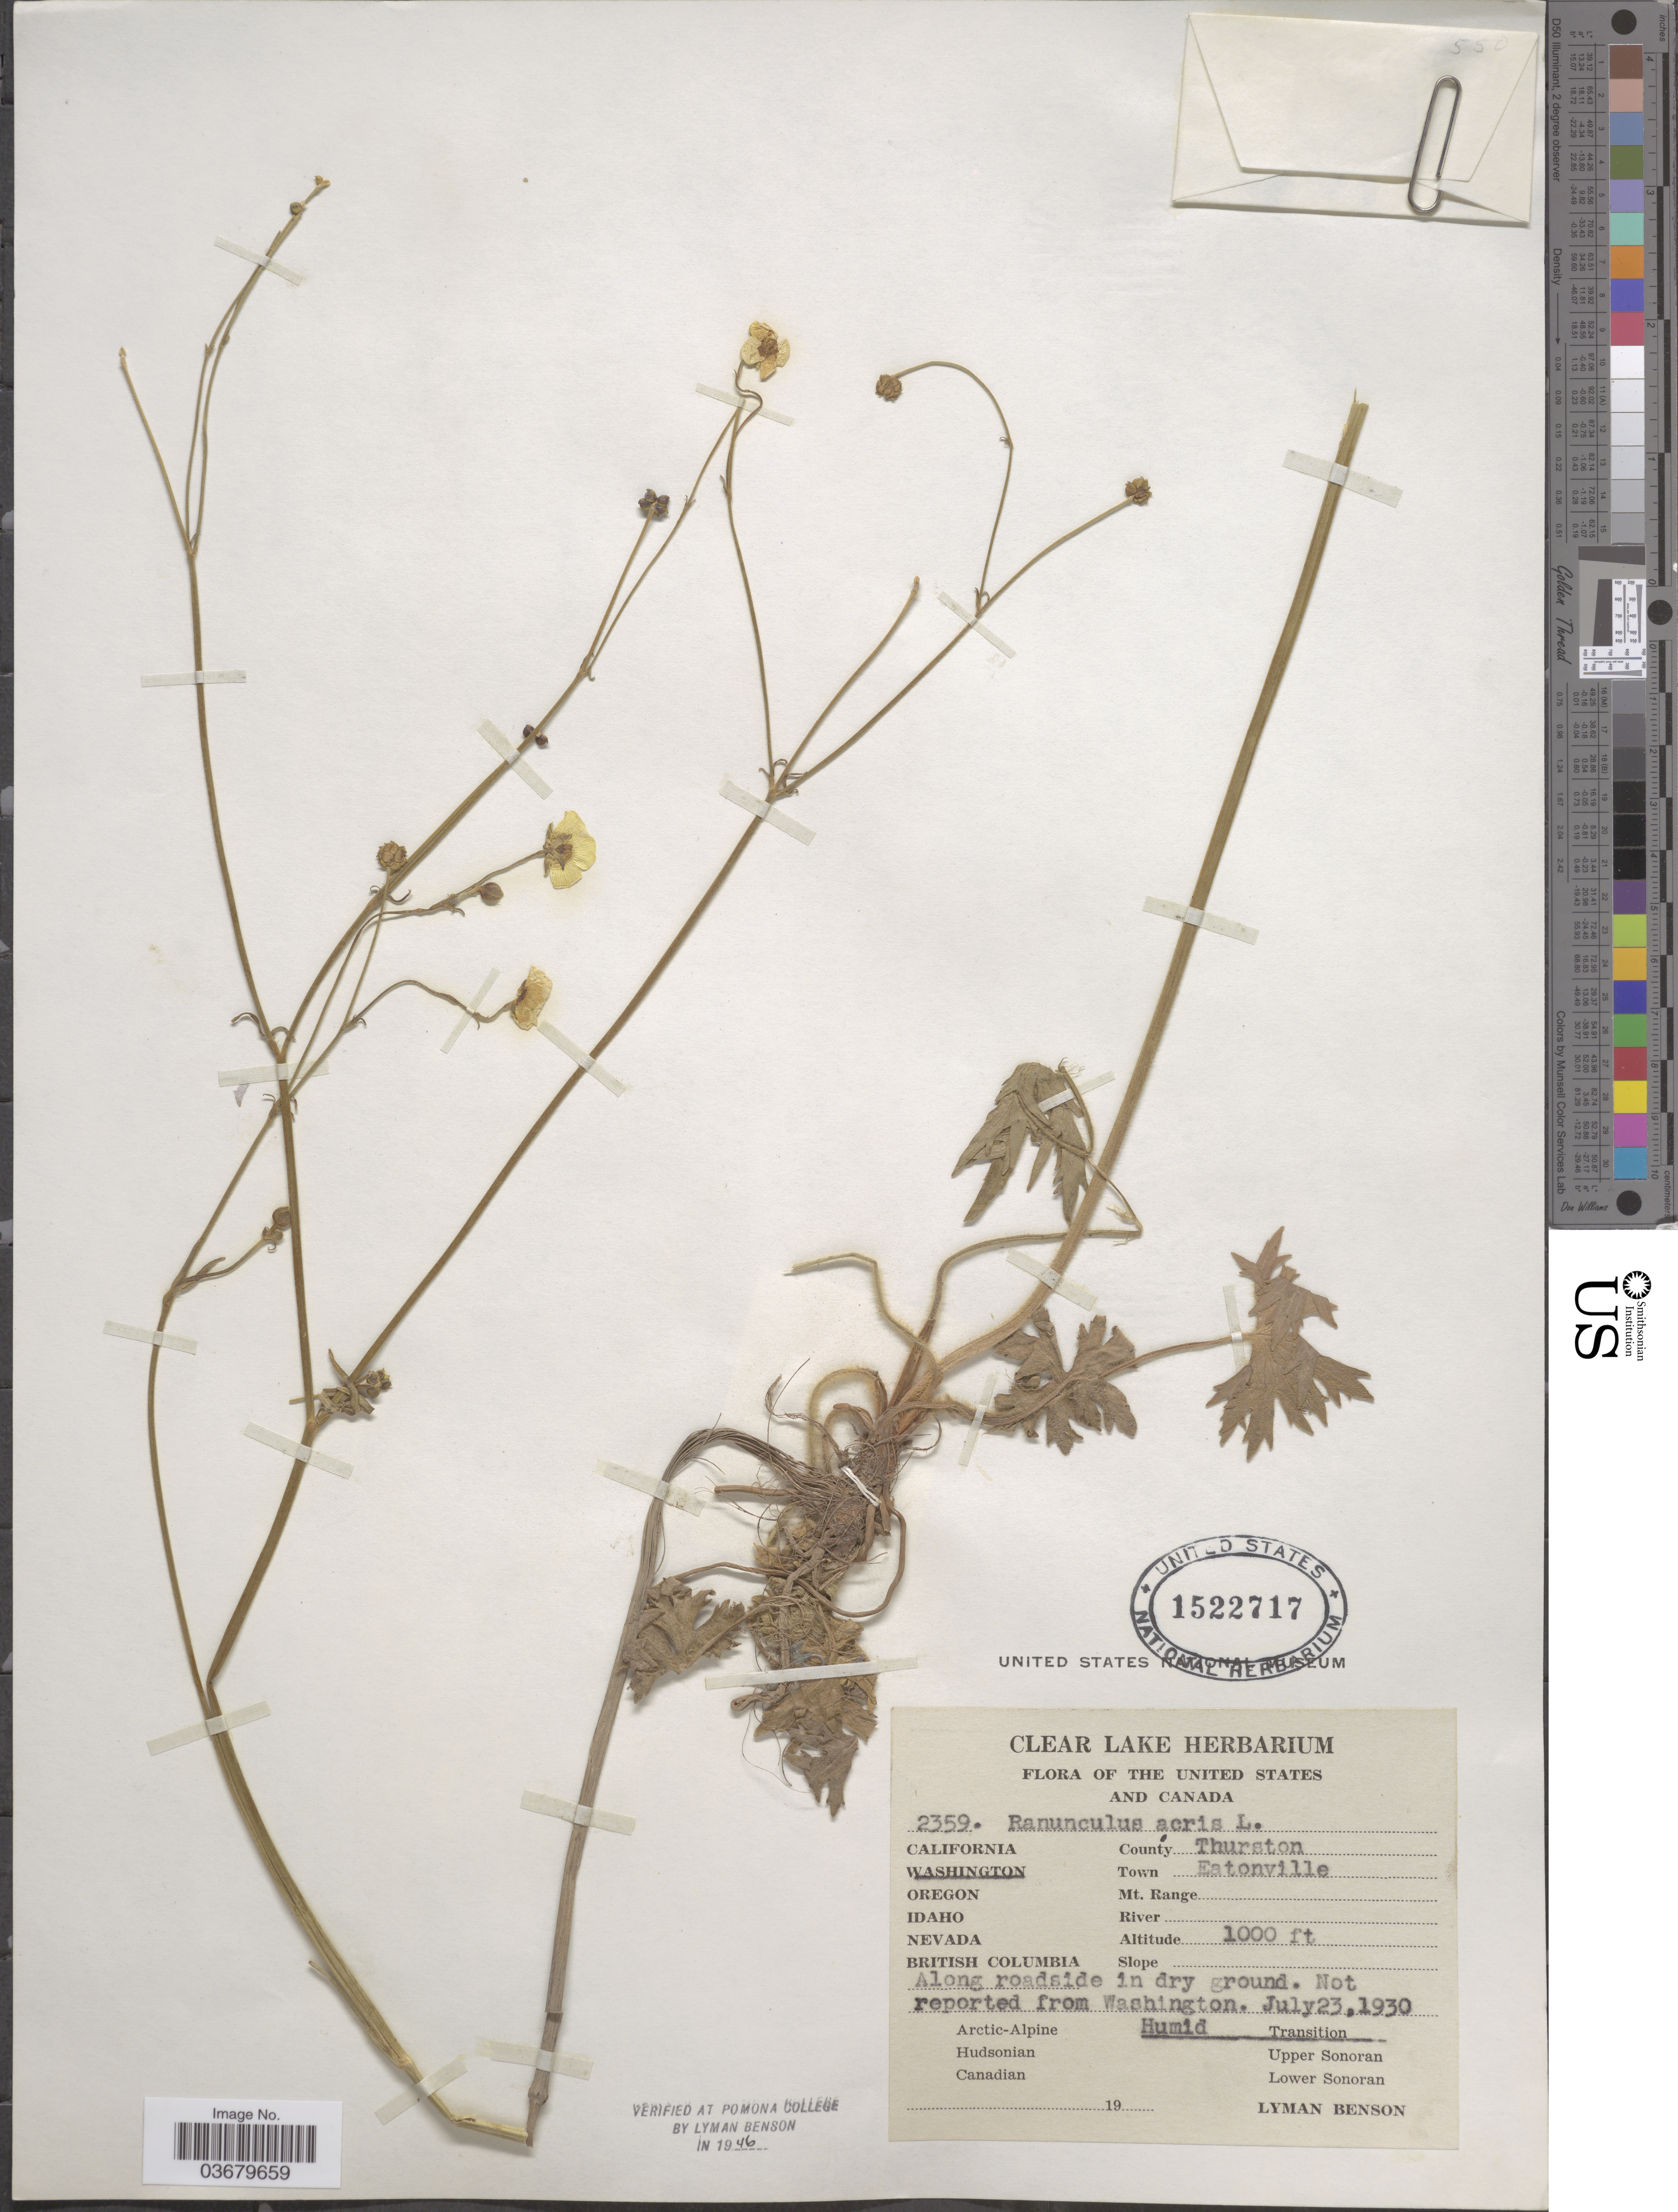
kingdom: Plantae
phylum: Tracheophyta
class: Magnoliopsida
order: Ranunculales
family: Ranunculaceae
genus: Ranunculus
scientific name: Ranunculus acris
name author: L.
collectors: L. D. Benson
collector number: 2359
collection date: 1930-07-23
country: United States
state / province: Washington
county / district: Thurston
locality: County Thurston. Town Eatonville. Humid Transition.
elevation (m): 305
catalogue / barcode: US 1522717